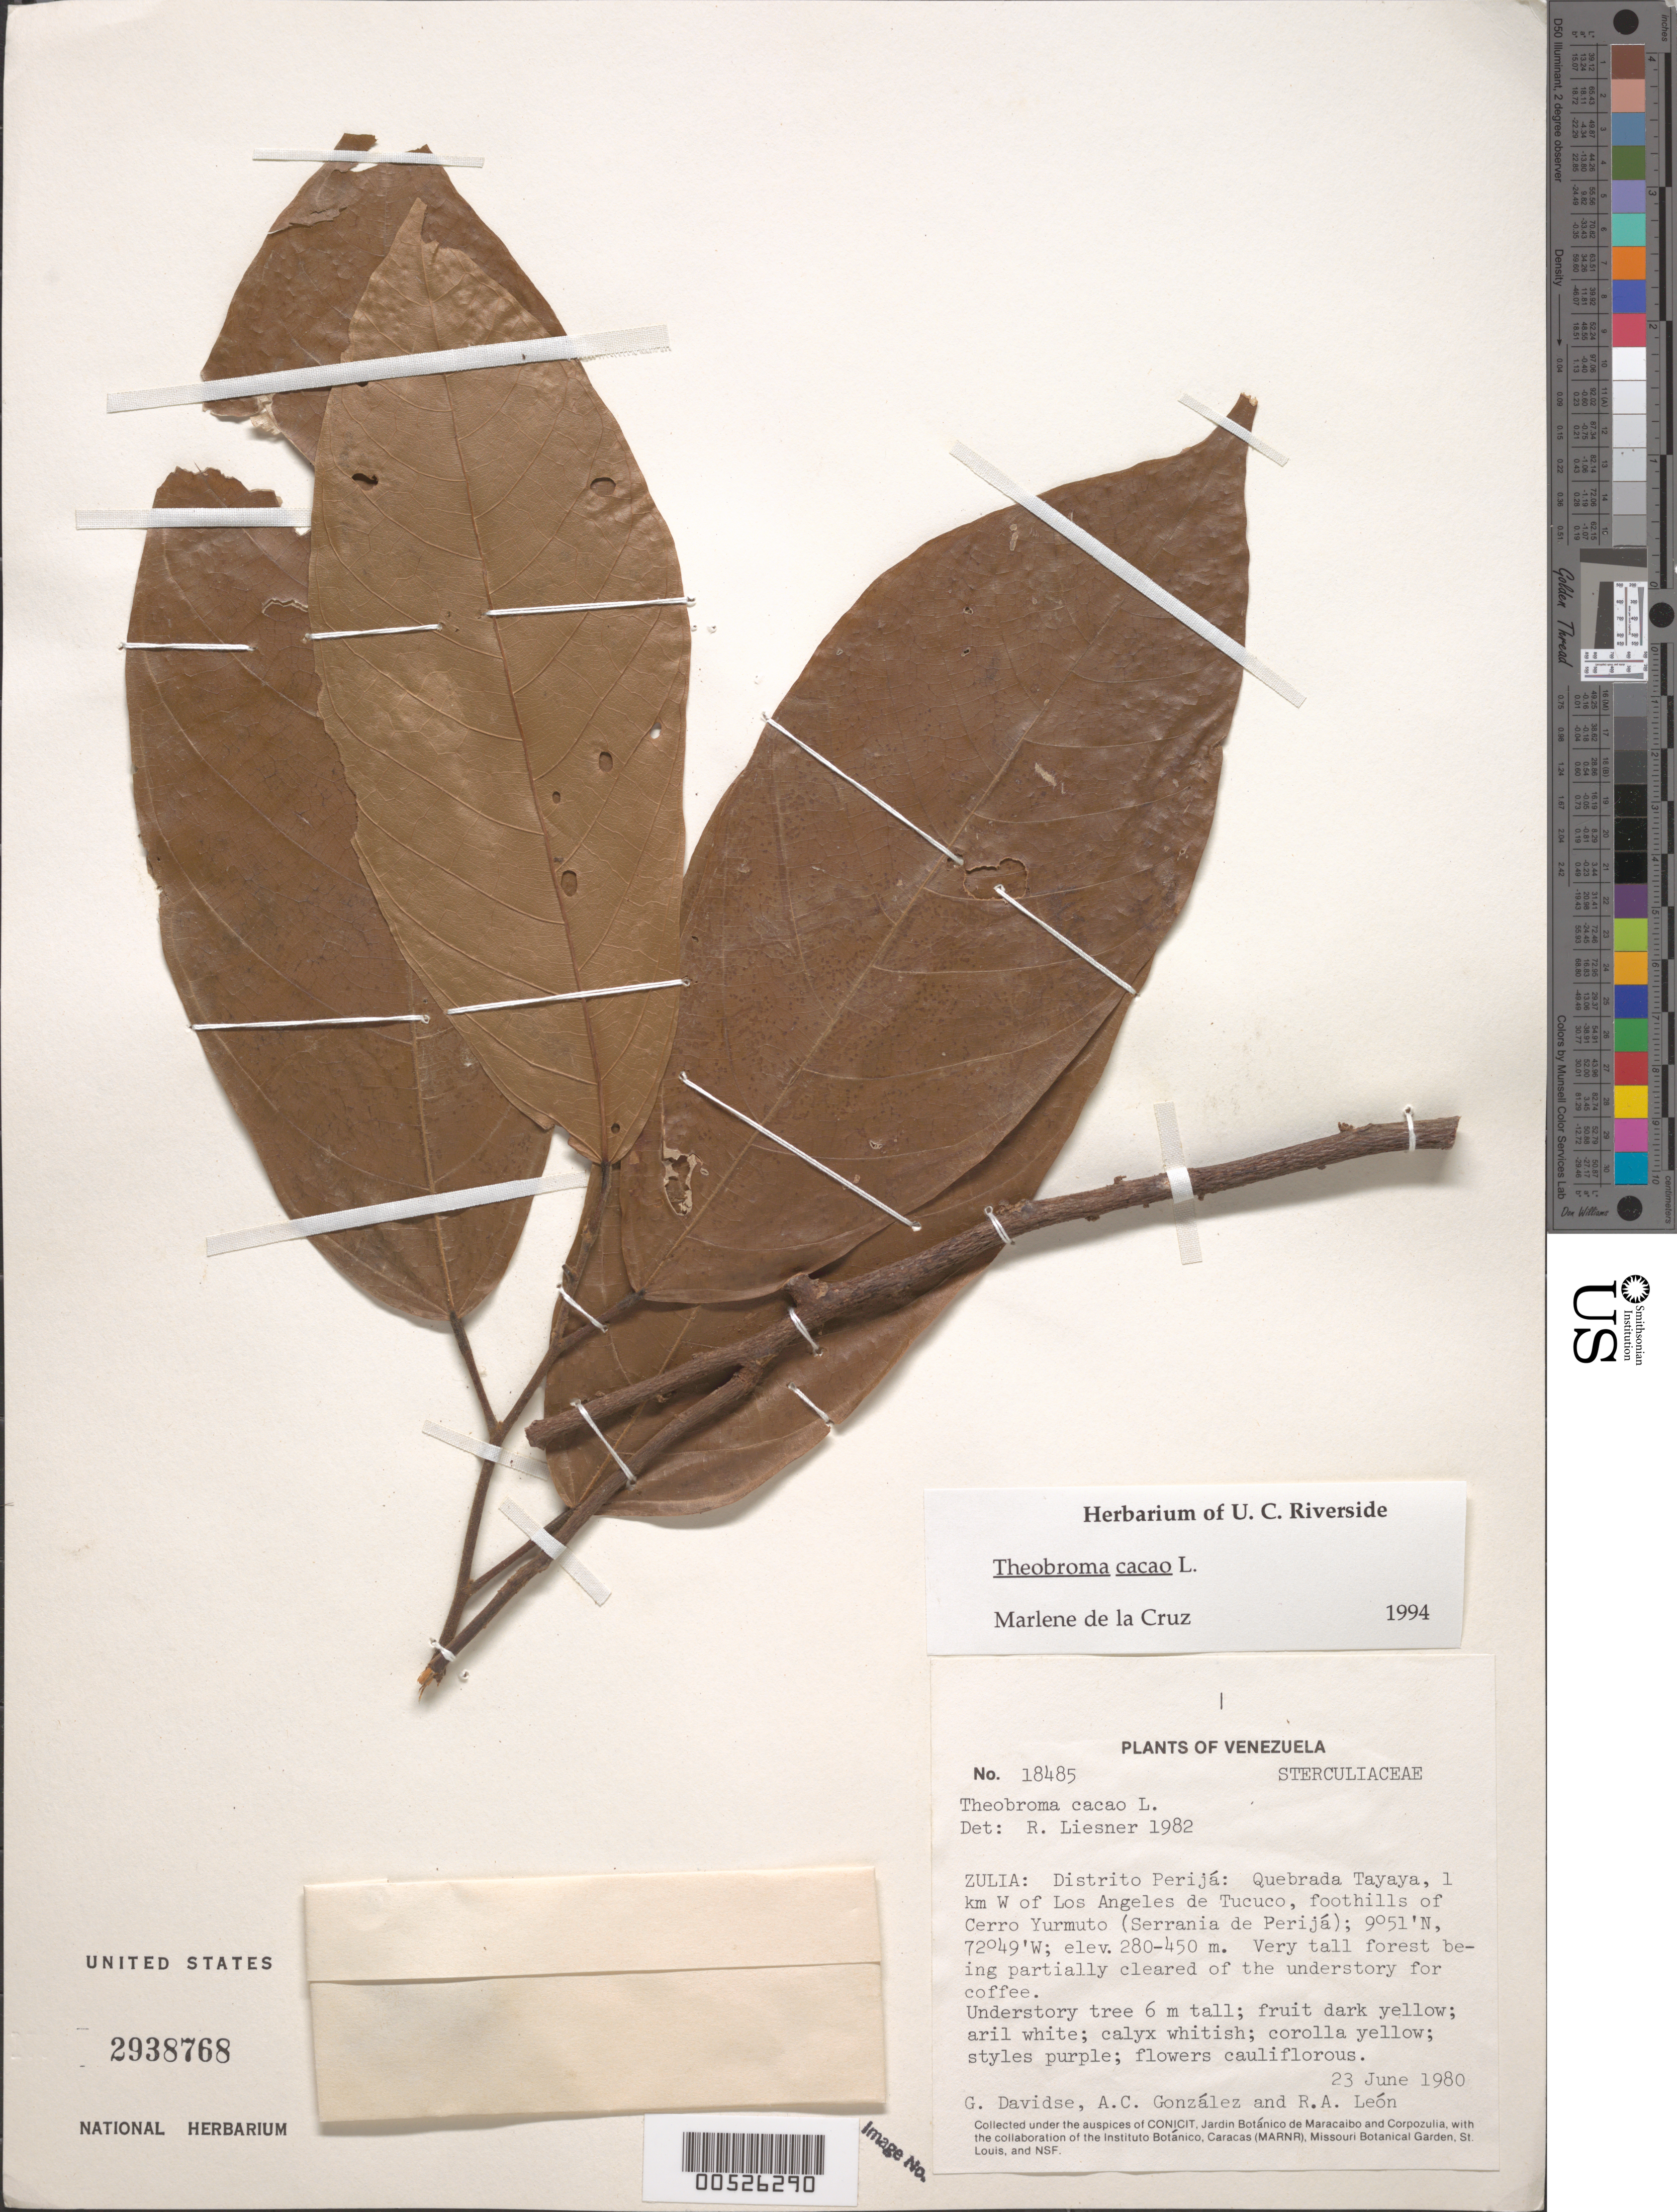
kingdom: Plantae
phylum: Tracheophyta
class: Magnoliopsida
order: Malvales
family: Malvaceae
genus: Theobroma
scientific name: Theobroma cacao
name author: L.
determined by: Liesner, R. L.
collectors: G. Davidse, A. C. González & R. A. León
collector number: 18485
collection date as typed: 23 Jun 1980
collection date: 1980-06-23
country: Venezuela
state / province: Zulia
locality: Distrito Perijá: Quebrada Tayaya, 1 km W of Los Angeles de Tucuco, foothills of Cerro Yurmuto (Serrania de Perijá)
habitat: Very tall forest being partially cleared of the understory for coffee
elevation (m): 280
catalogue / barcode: US 2938768